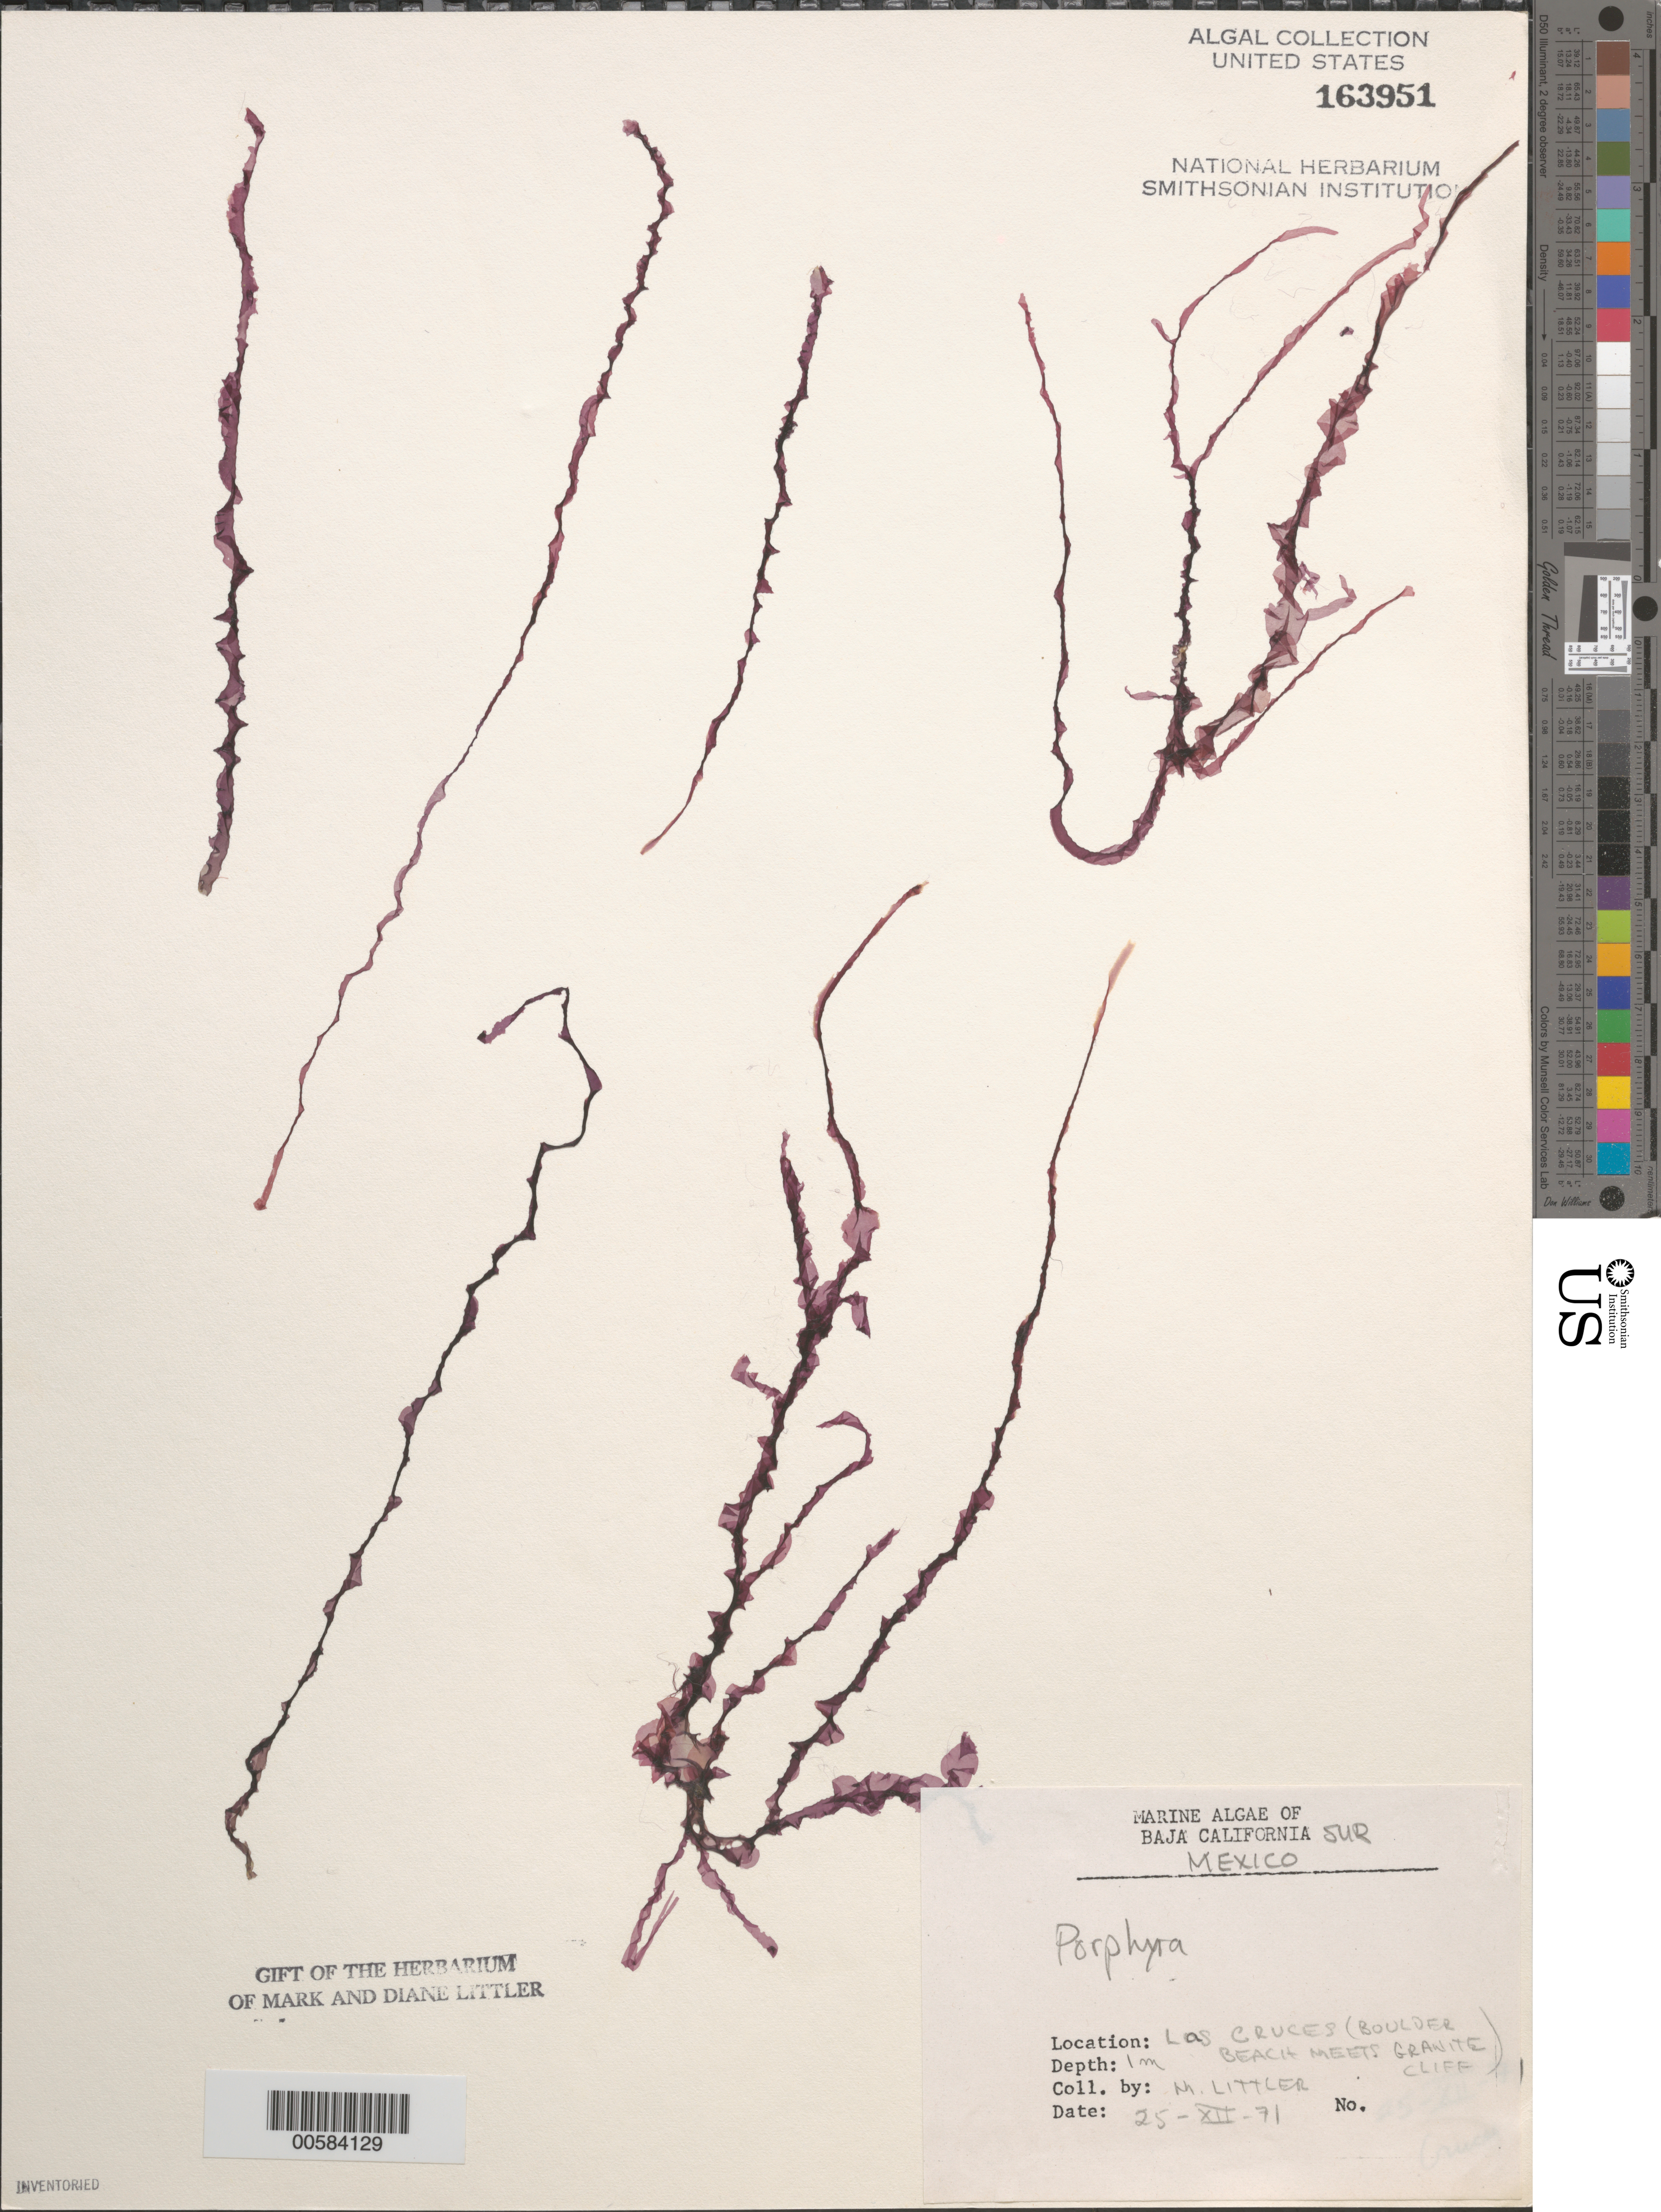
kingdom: Plantae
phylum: Rhodophyta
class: Bangiophyceae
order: Bangiales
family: Bangiaceae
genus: Porphyra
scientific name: Porphyra sp.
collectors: M. M. Littler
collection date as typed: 25 Dec 1971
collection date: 1971-12-25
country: Mexico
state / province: Baja California Sur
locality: Las Cruces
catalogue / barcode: US 163951